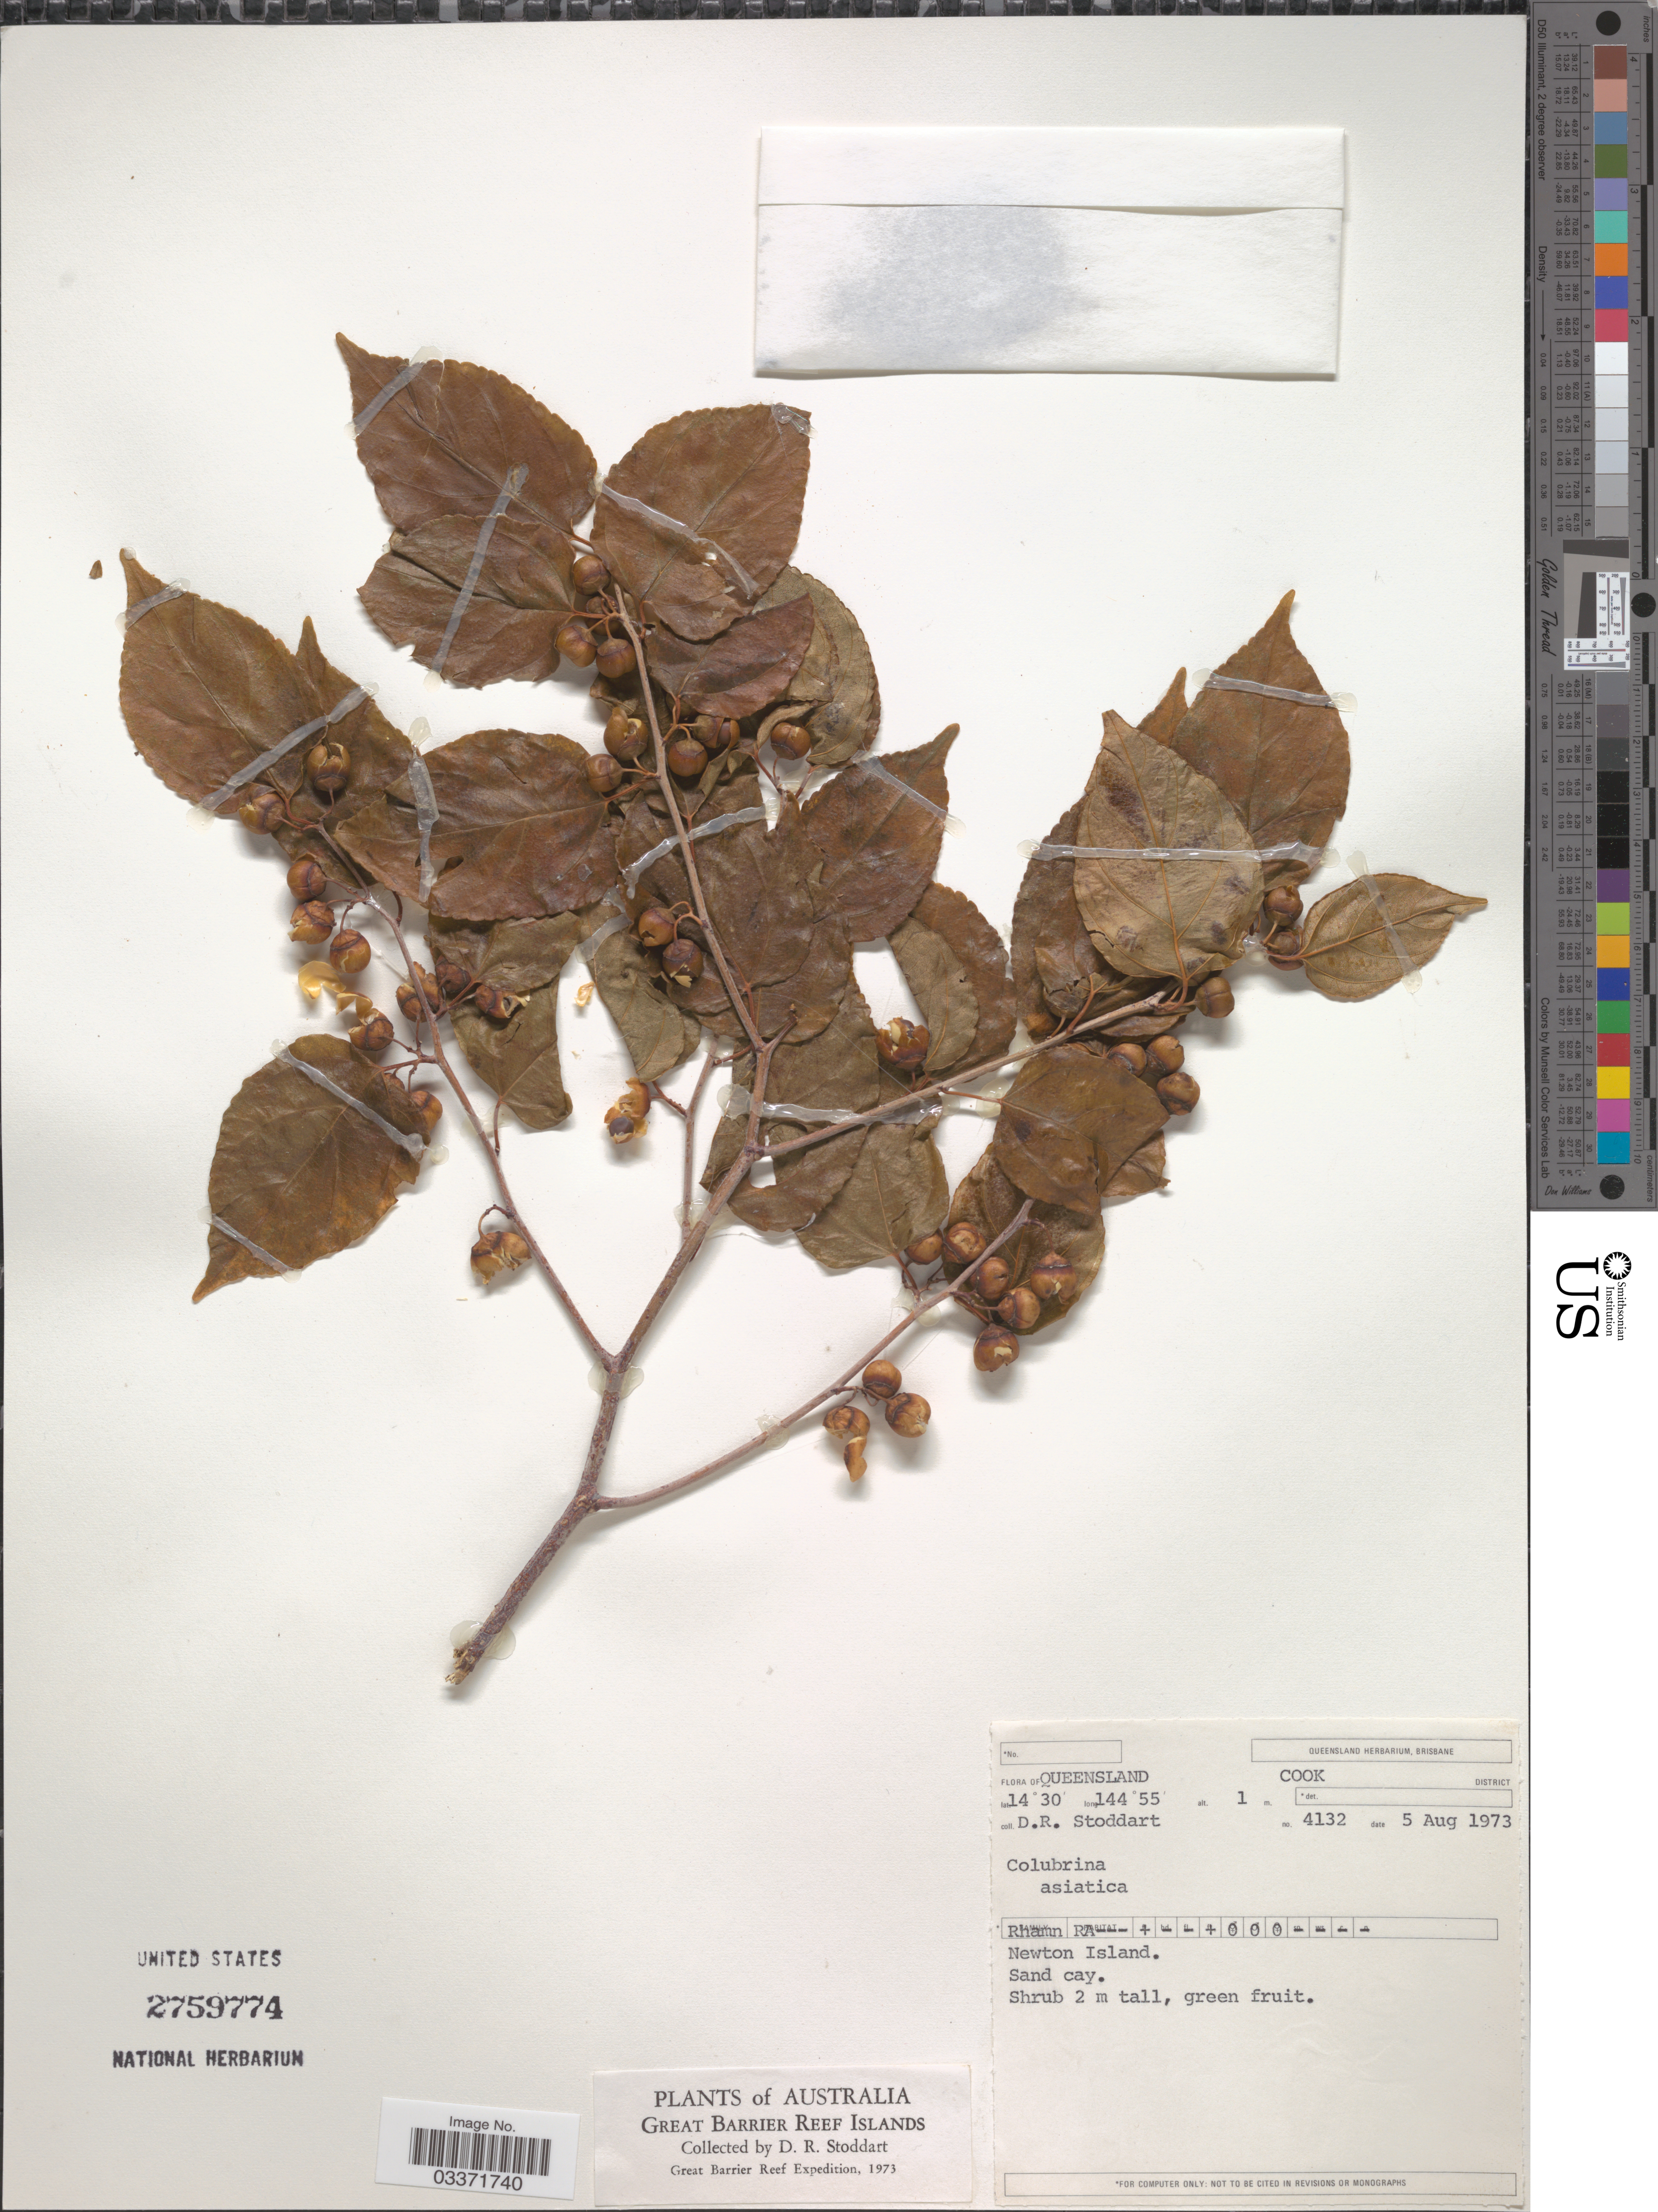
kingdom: Plantae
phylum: Tracheophyta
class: Magnoliopsida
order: Rosales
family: Rhamnaceae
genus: Colubrina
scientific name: Colubrina asiatica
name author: (L.) Brongn.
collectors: D. R. Stoddart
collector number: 4132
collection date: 1973-08-05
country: Australia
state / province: Queensland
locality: Great Barrier Reef Islands, Cook District, Newton Island.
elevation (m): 1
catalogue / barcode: US 2759774